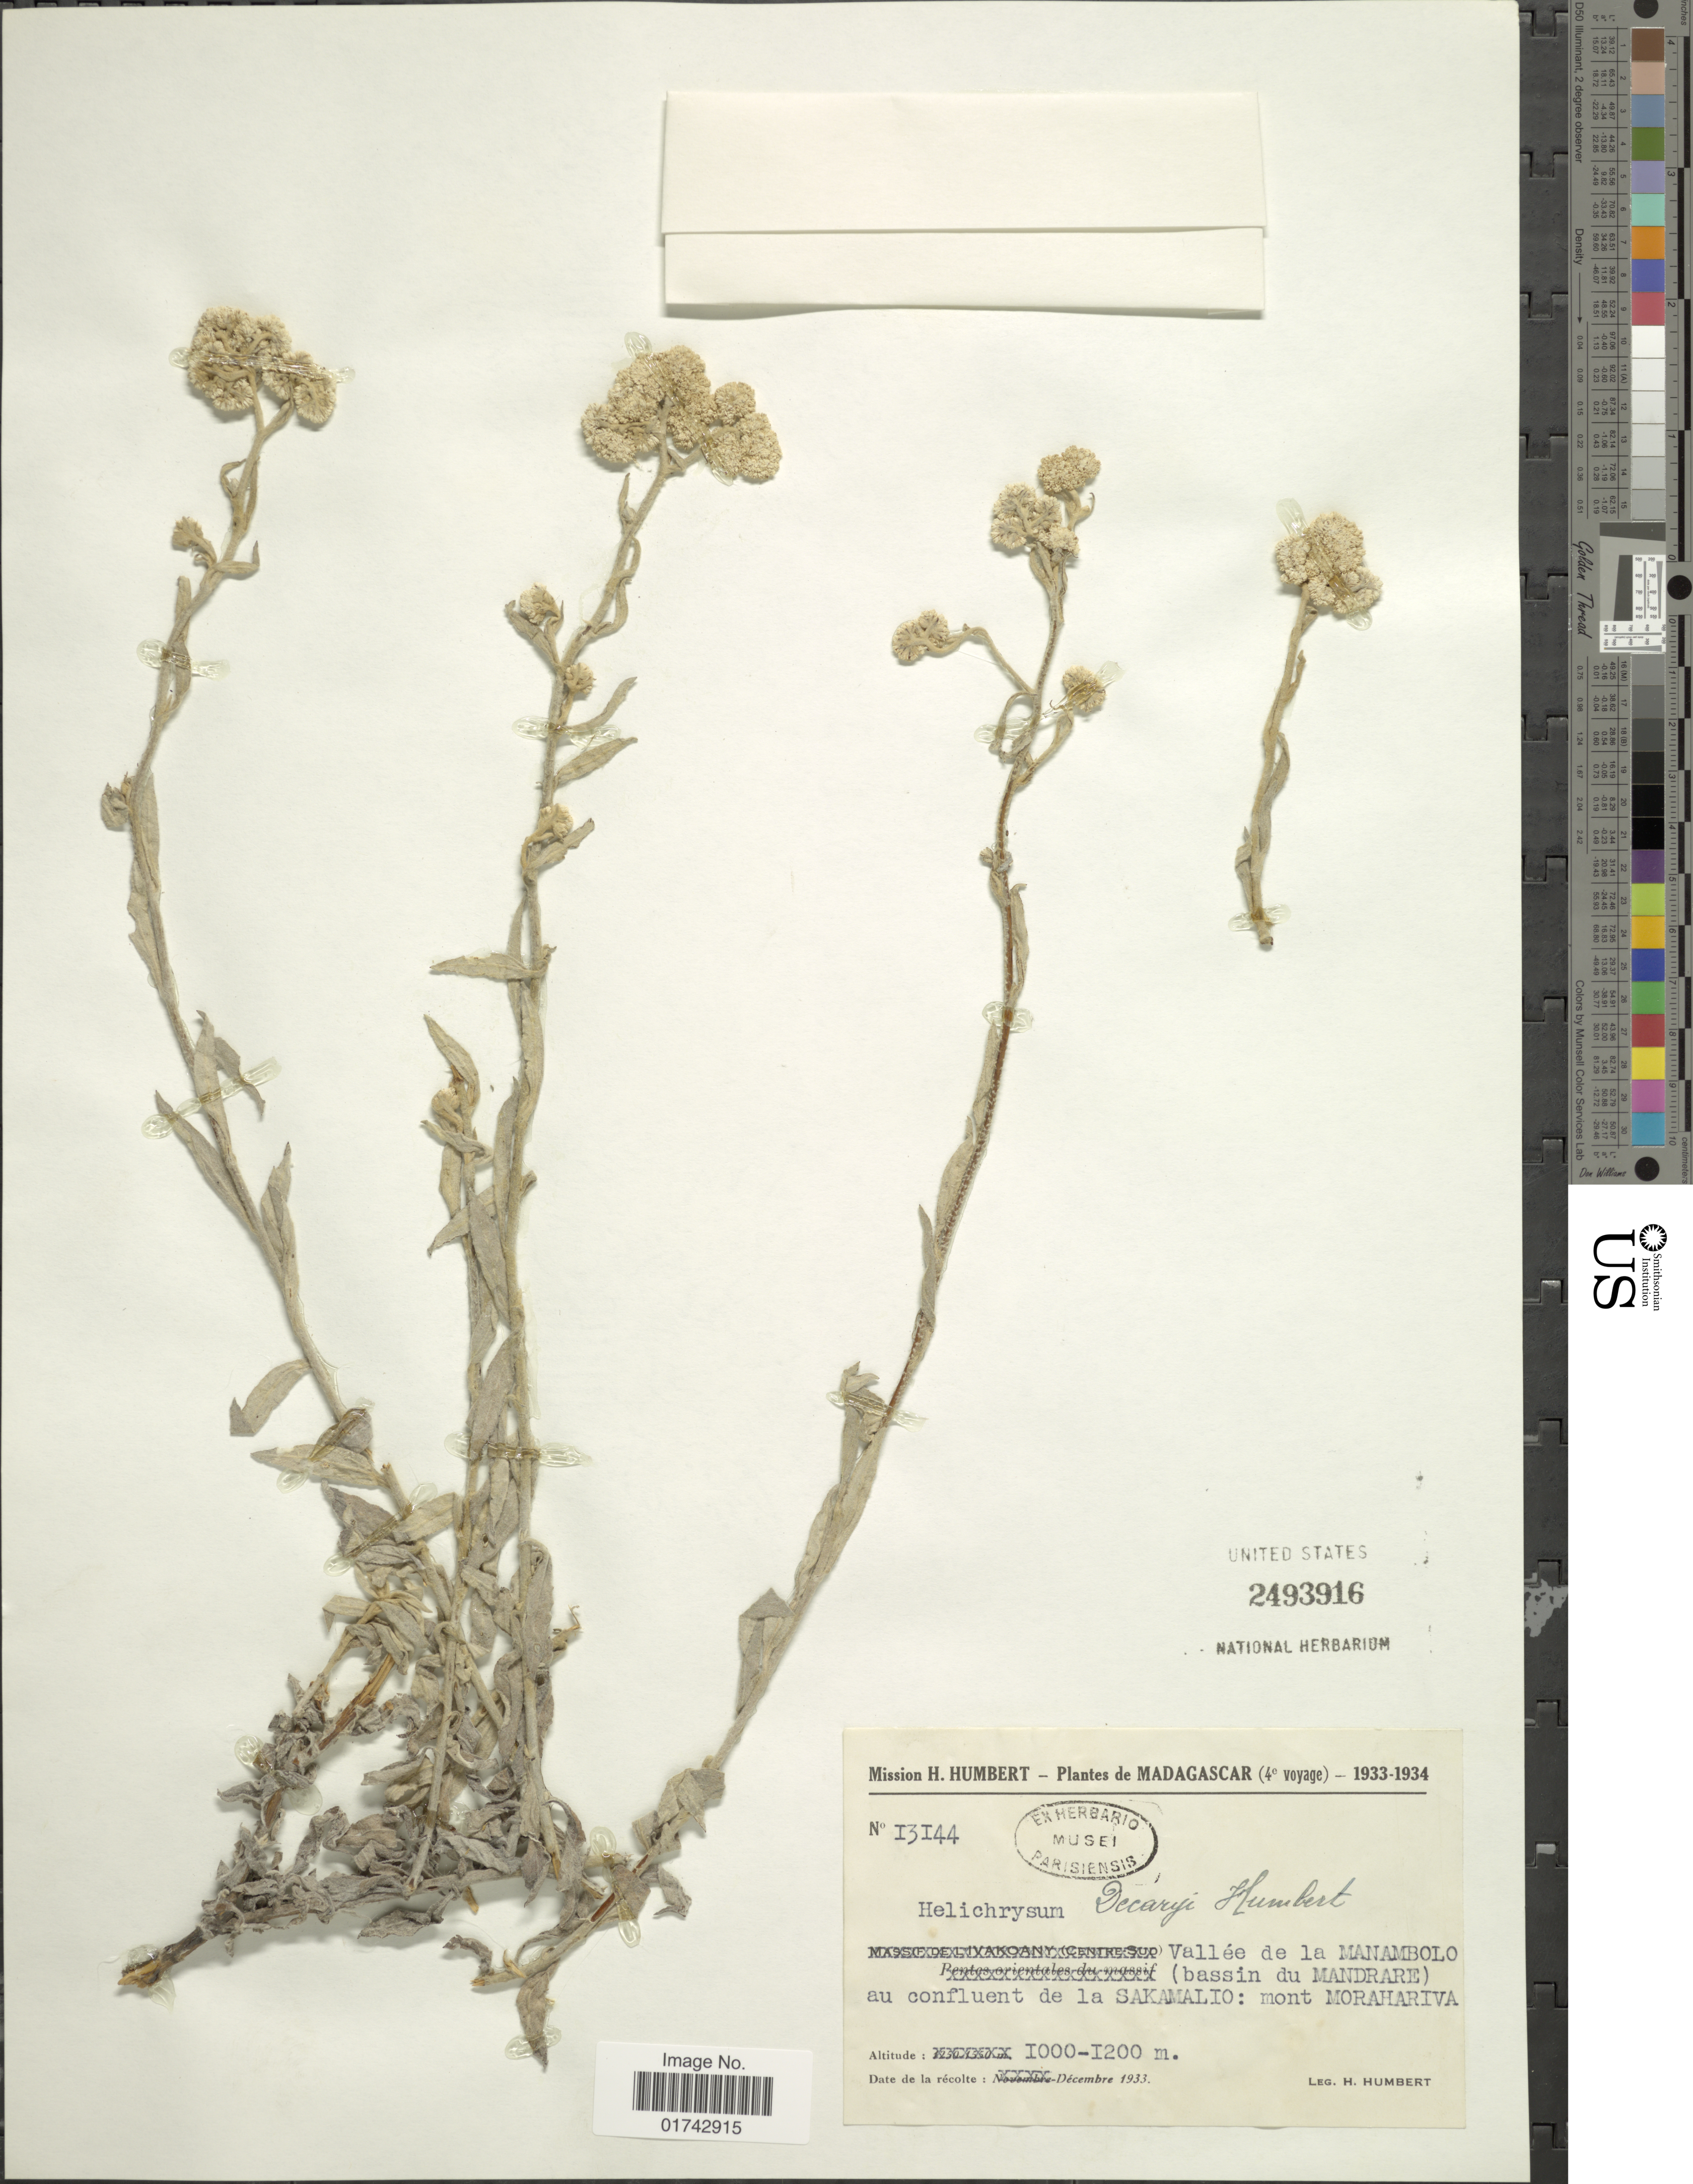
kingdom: Plantae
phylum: Tracheophyta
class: Magnoliopsida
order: Asterales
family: Asteraceae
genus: Helichrysum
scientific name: Helichrysum decaryi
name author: Humbert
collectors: H. Humbert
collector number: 13144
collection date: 1933-12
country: Madagascar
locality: Vallee de la Manambolo, (bassin du Mandrare) au confluent de la Sakamalto; mont Morahariva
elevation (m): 1000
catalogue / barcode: US 2493916